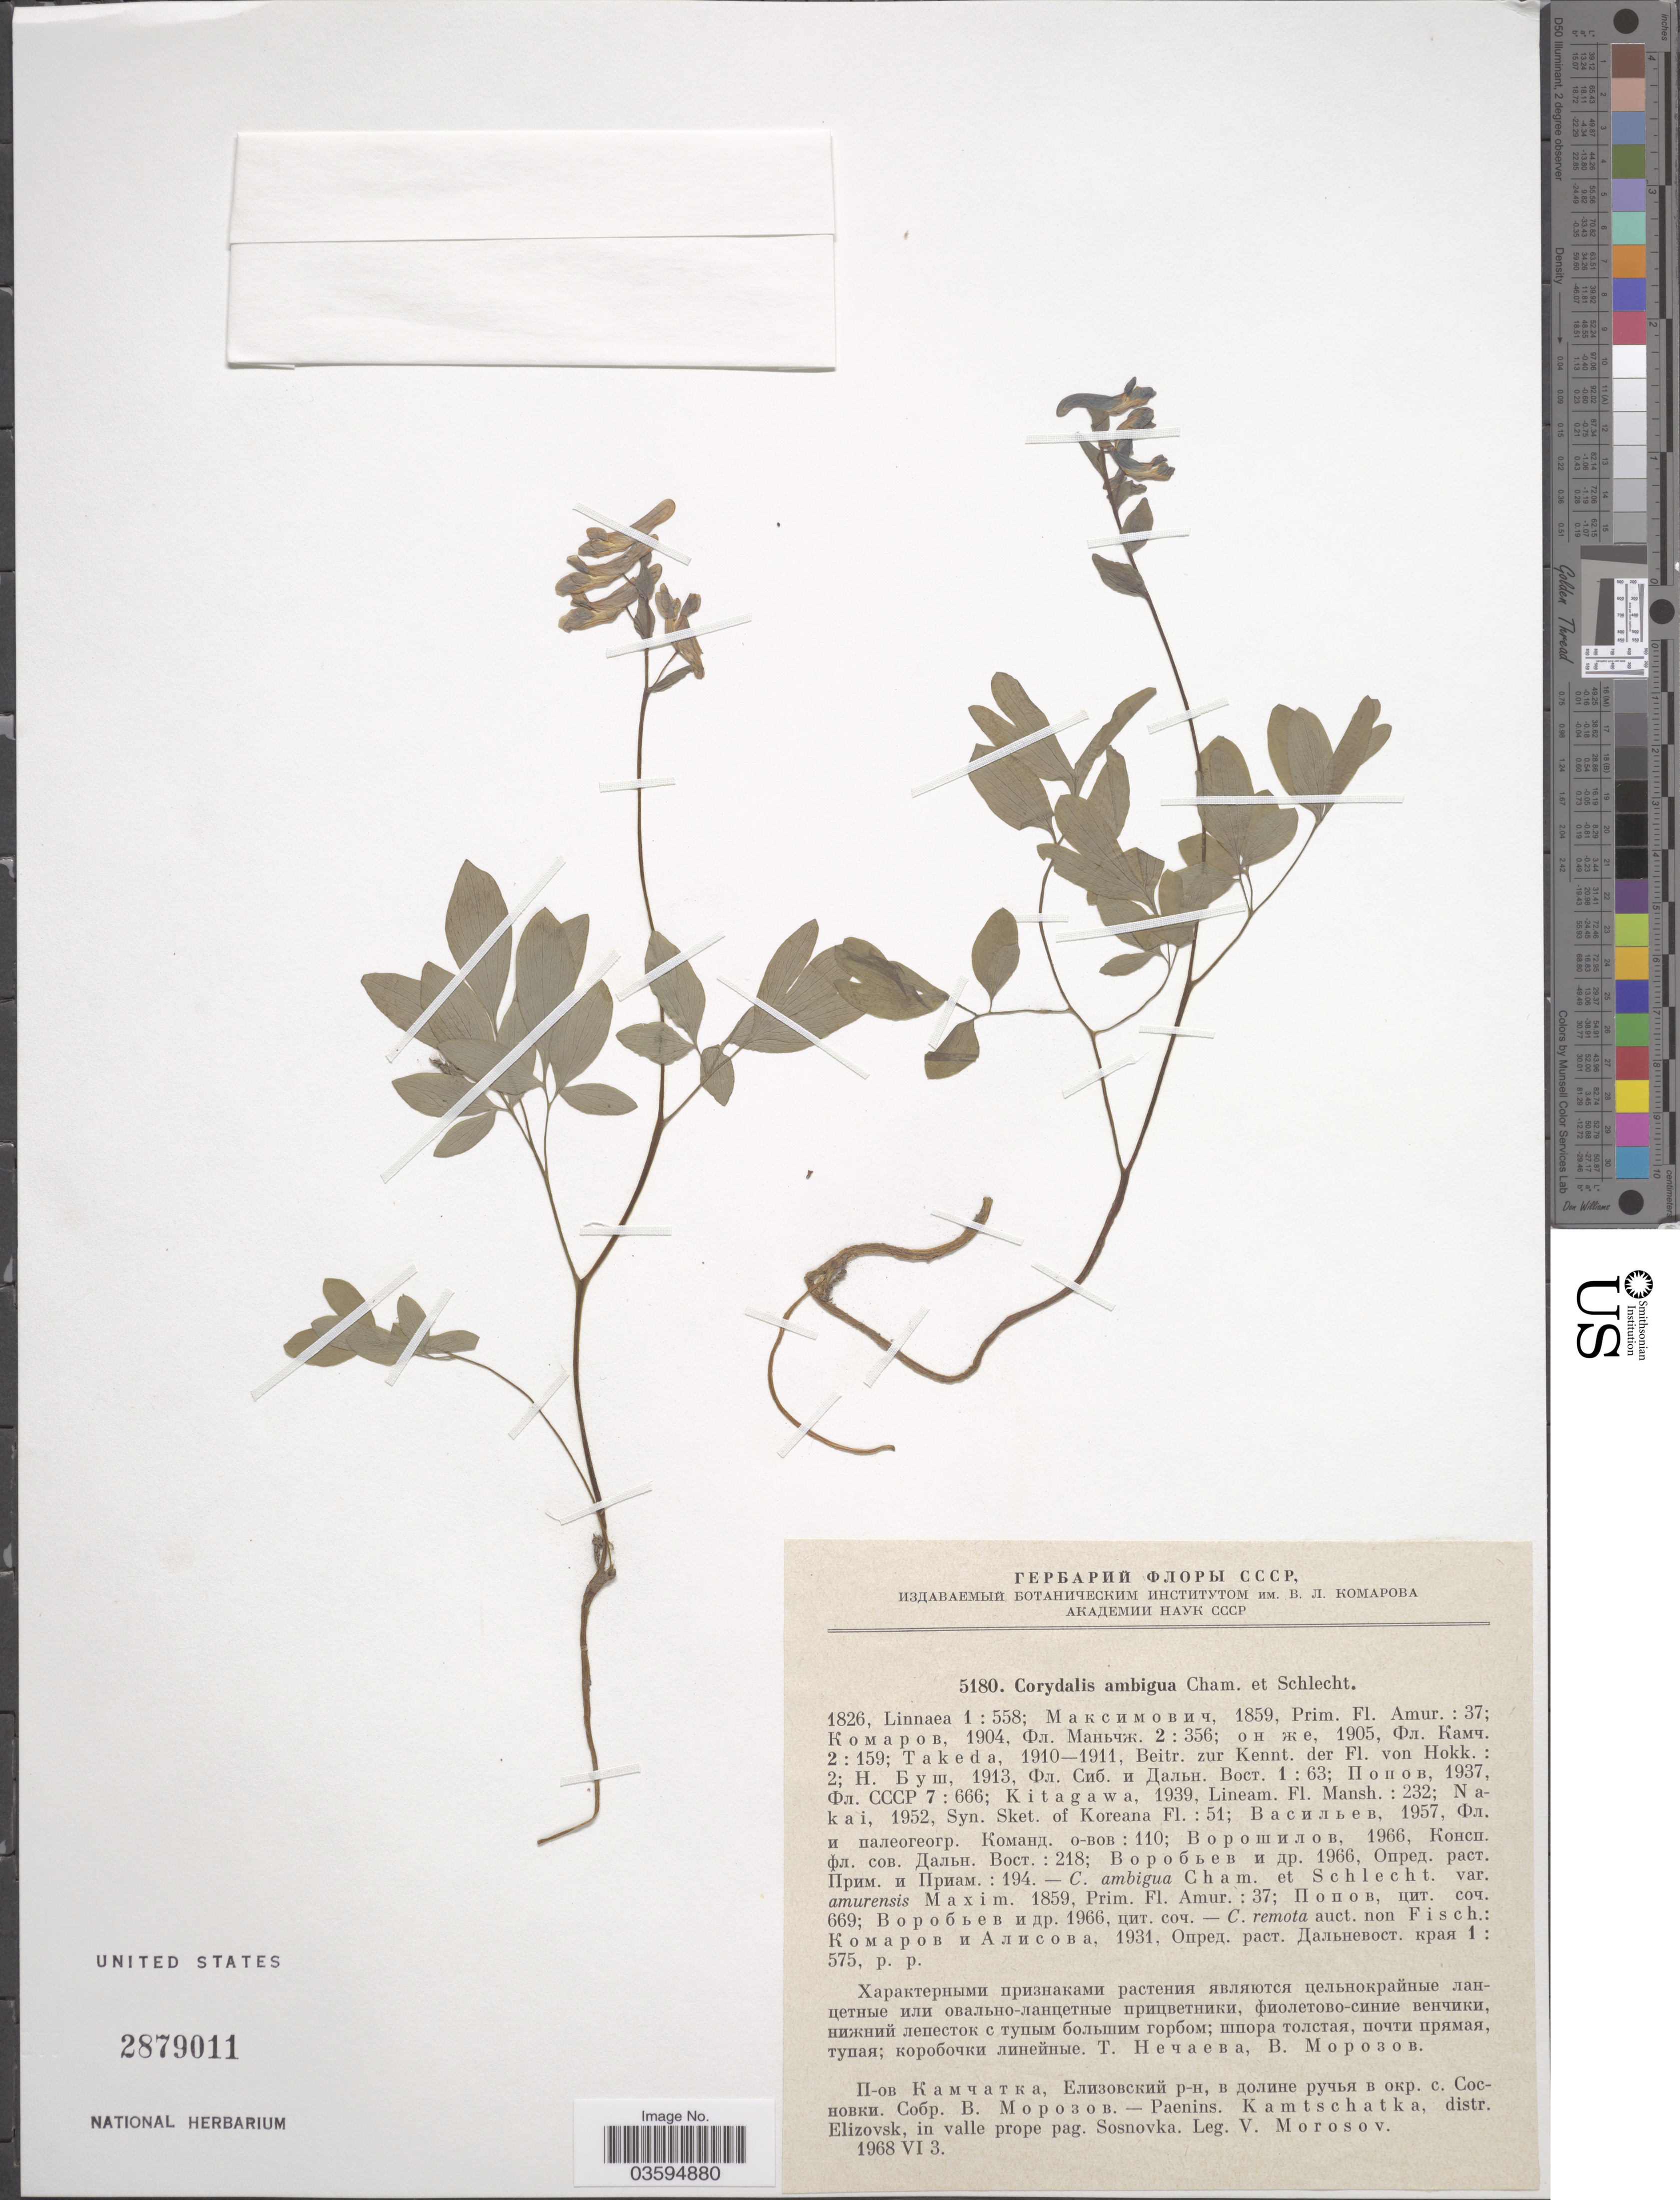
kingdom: Plantae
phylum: Tracheophyta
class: Magnoliopsida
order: Ranunculales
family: Papaveraceae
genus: Corydalis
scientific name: Corydalis ambigua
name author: Cham. & Schltdl.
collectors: V. Morosov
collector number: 5180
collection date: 1968-06-03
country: Russian Federation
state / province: Kamchatka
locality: Paenins. Kamtschatka, distr. Elizovsk, in valle prope pag. Sosnovka.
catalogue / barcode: US 2879011